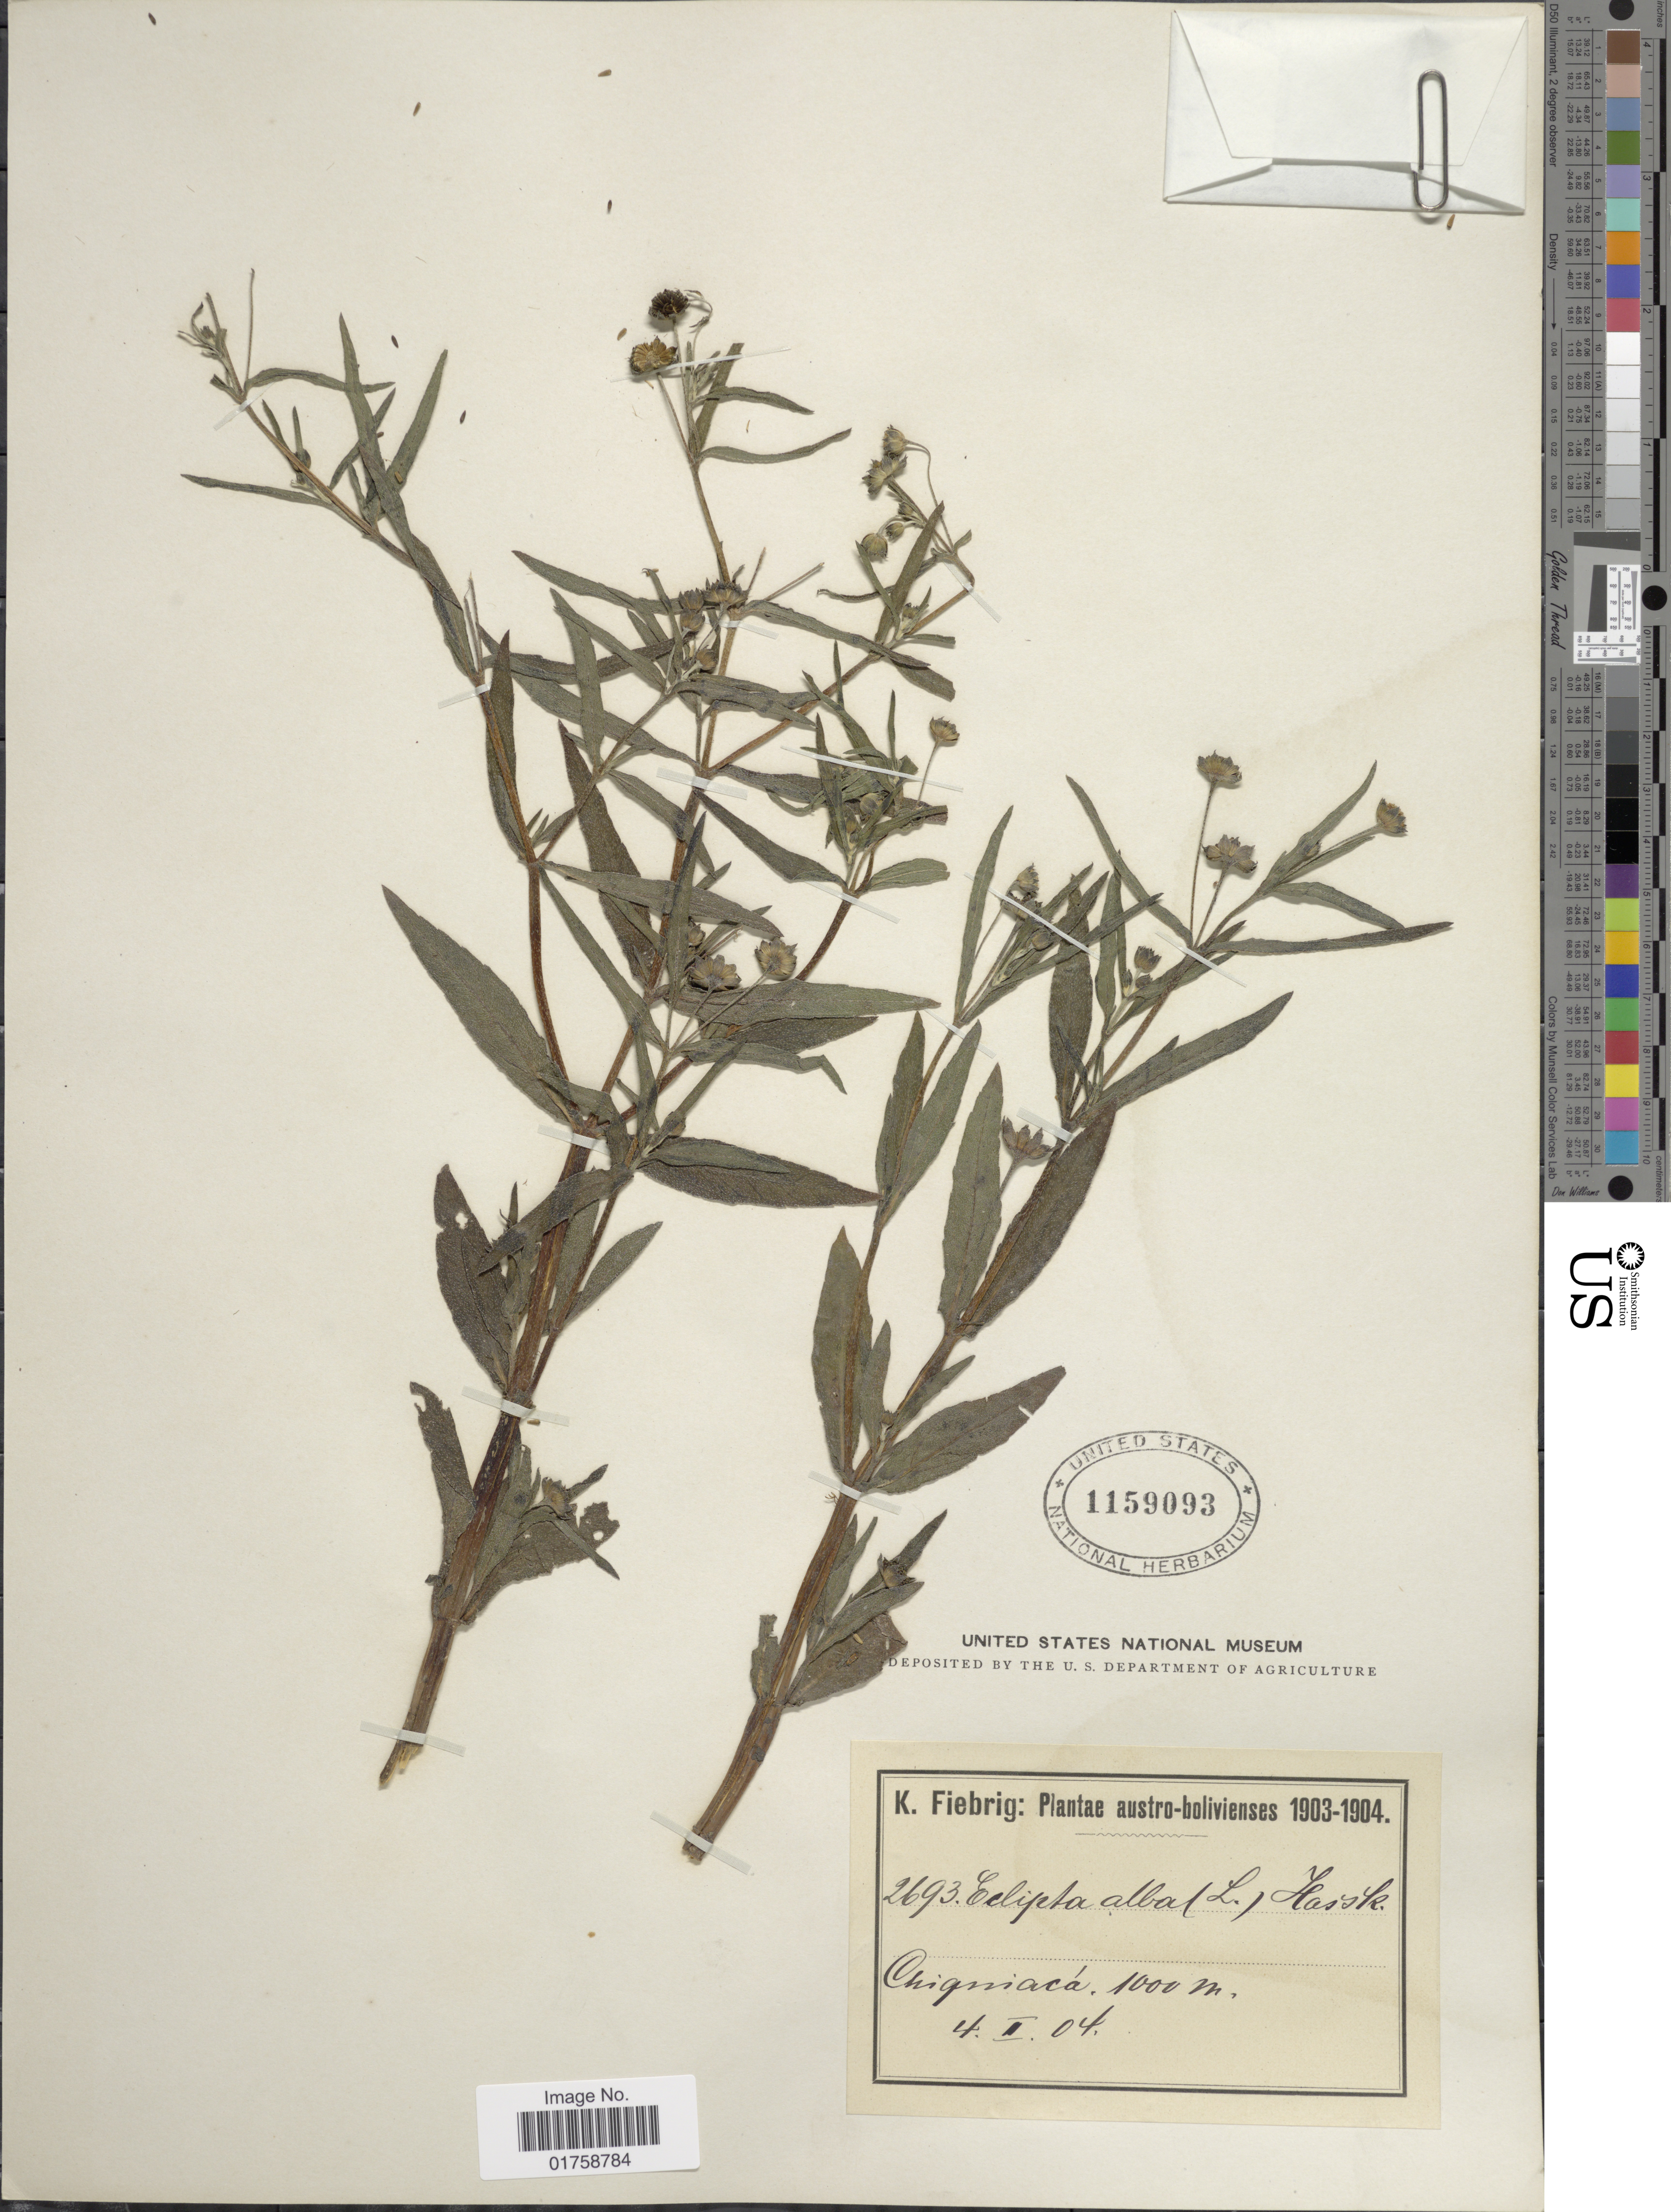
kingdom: Plantae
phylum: Tracheophyta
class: Magnoliopsida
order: Asterales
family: Asteraceae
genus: Eclipta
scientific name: Eclipta alba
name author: (L.) Hassk.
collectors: K. Fiebrig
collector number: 2693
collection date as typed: Transcribed d/m/y: 4/2/4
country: Bolivia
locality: Austro-bolivienses. Chiguana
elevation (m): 1000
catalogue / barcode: US 1159093